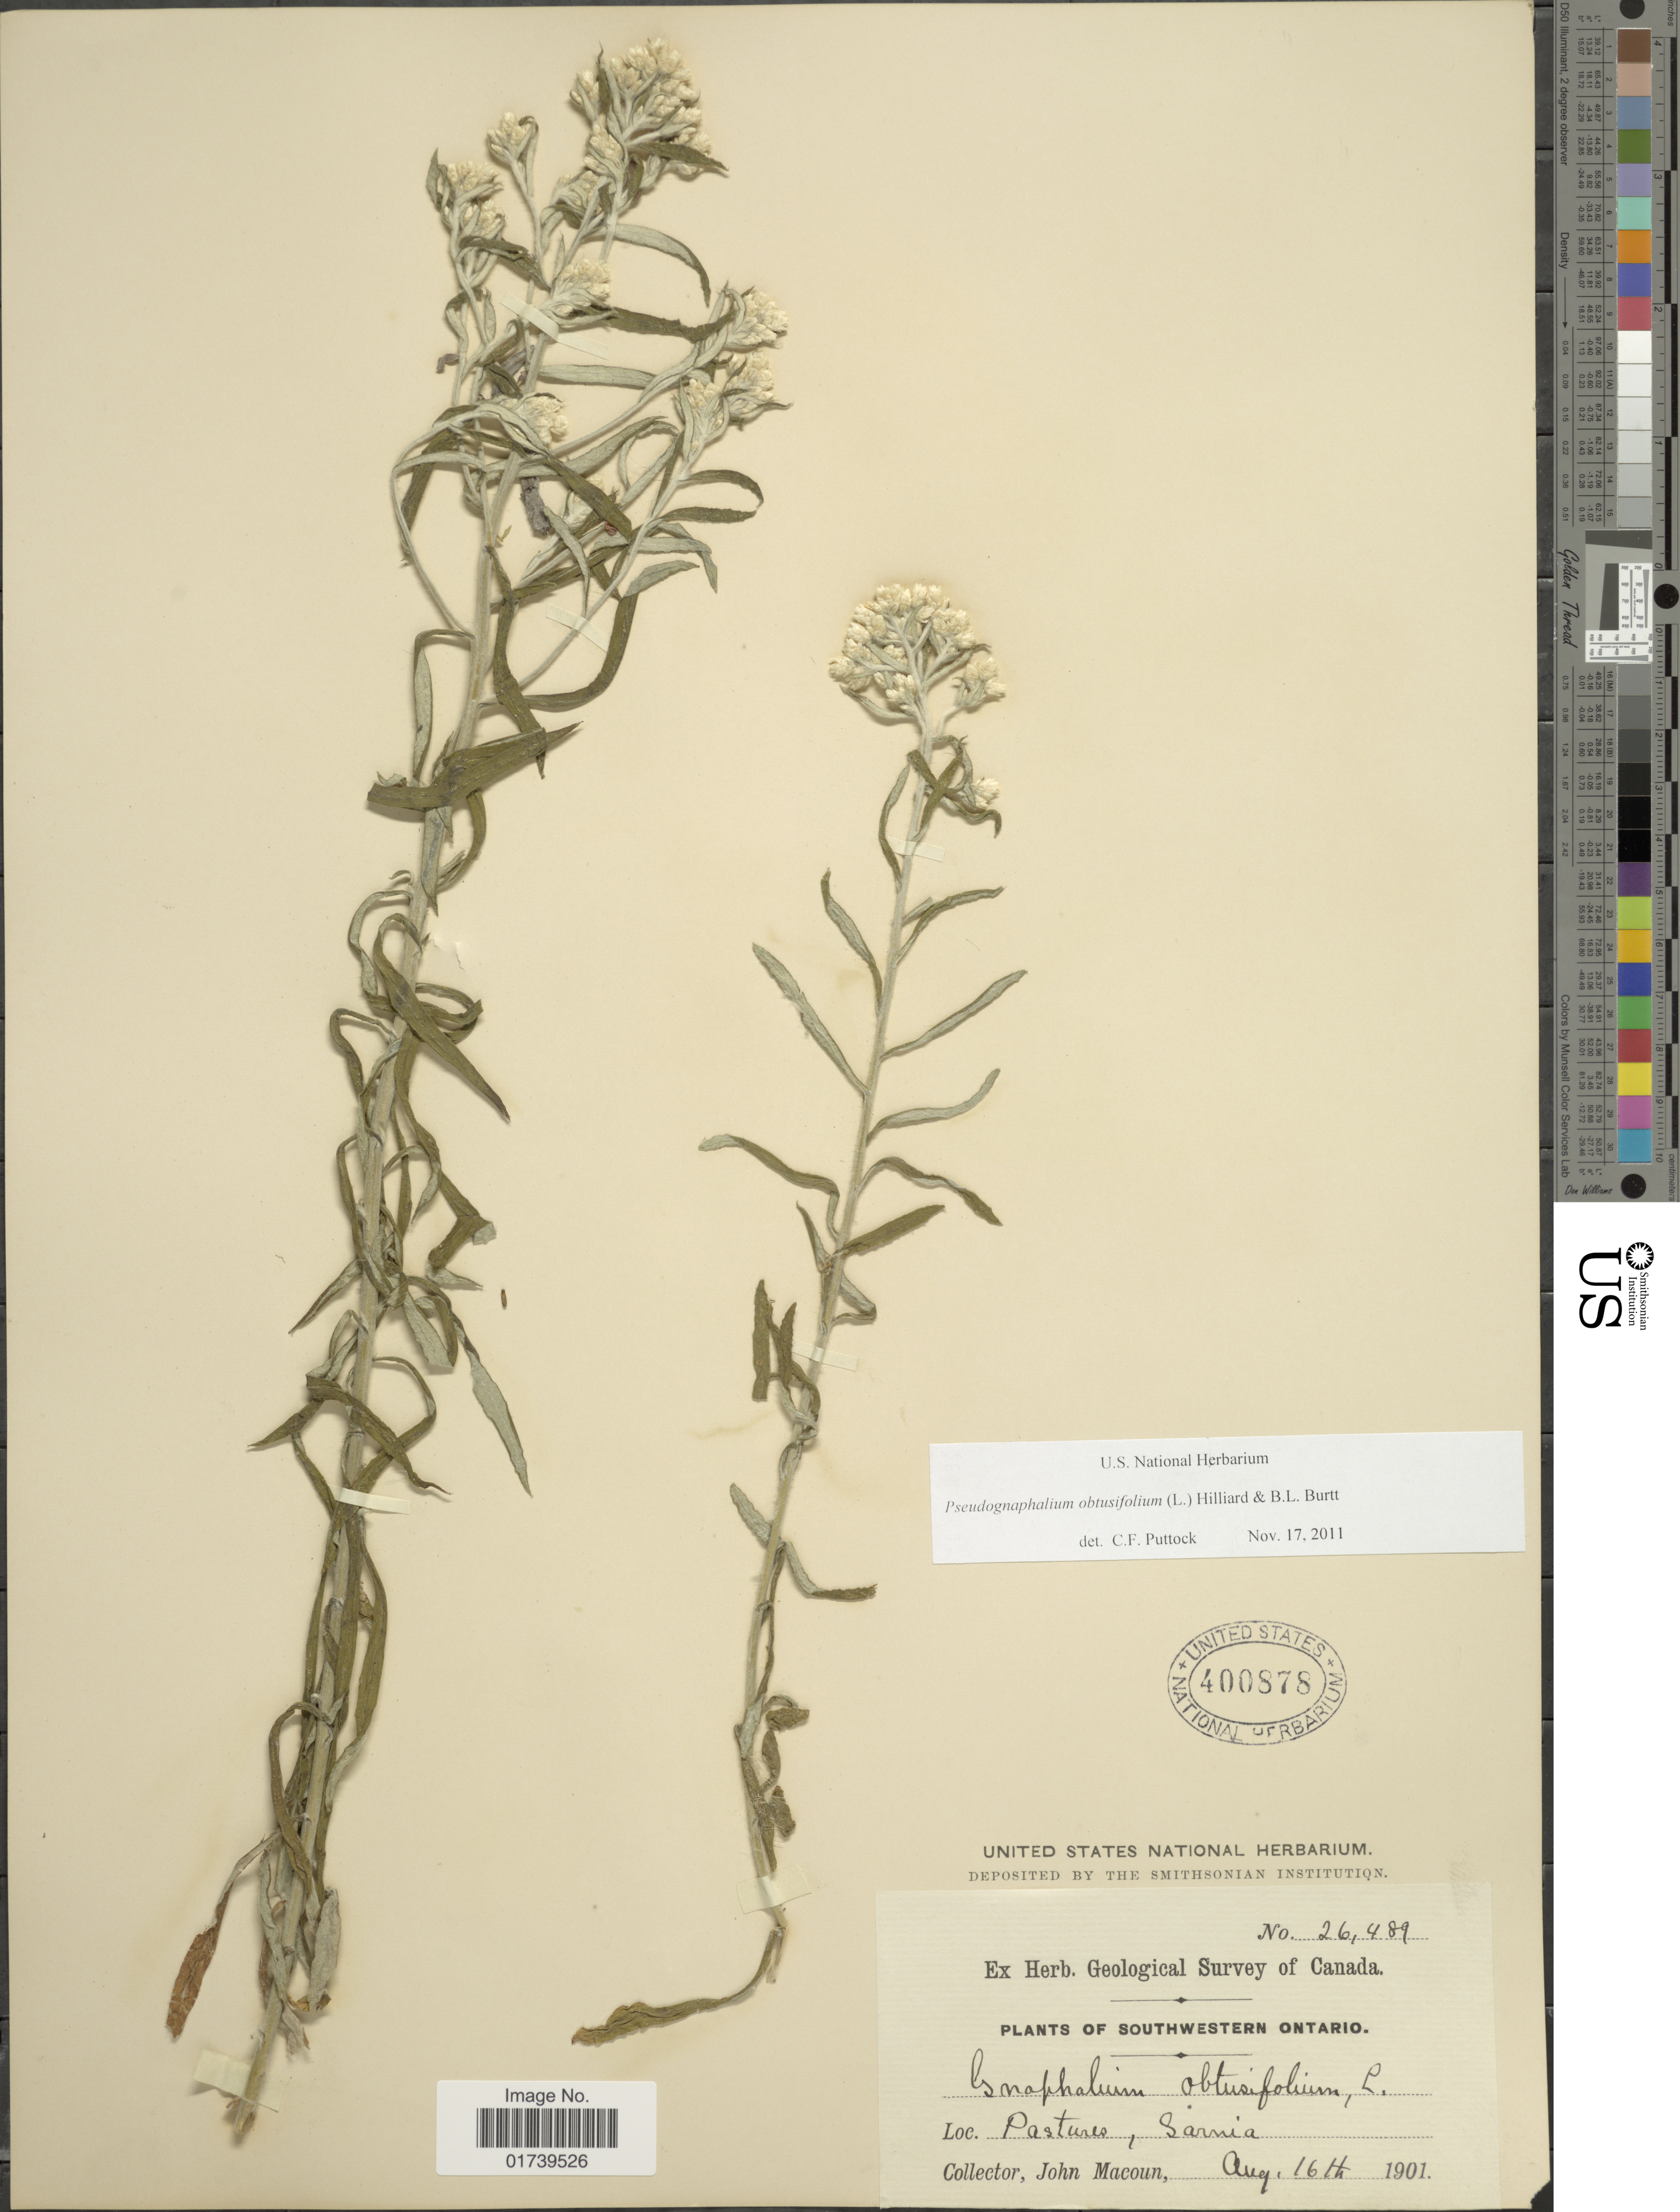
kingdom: Plantae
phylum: Tracheophyta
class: Magnoliopsida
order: Asterales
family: Asteraceae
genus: Pseudognaphalium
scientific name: Pseudognaphalium obtusifolium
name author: (L.) Hilliard & B.L. Burtt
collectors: J. Macoun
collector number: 26489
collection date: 1901-08-16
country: Canada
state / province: Ontario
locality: Southwestern Ontario, Pastures, Sarnia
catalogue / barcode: US 400878